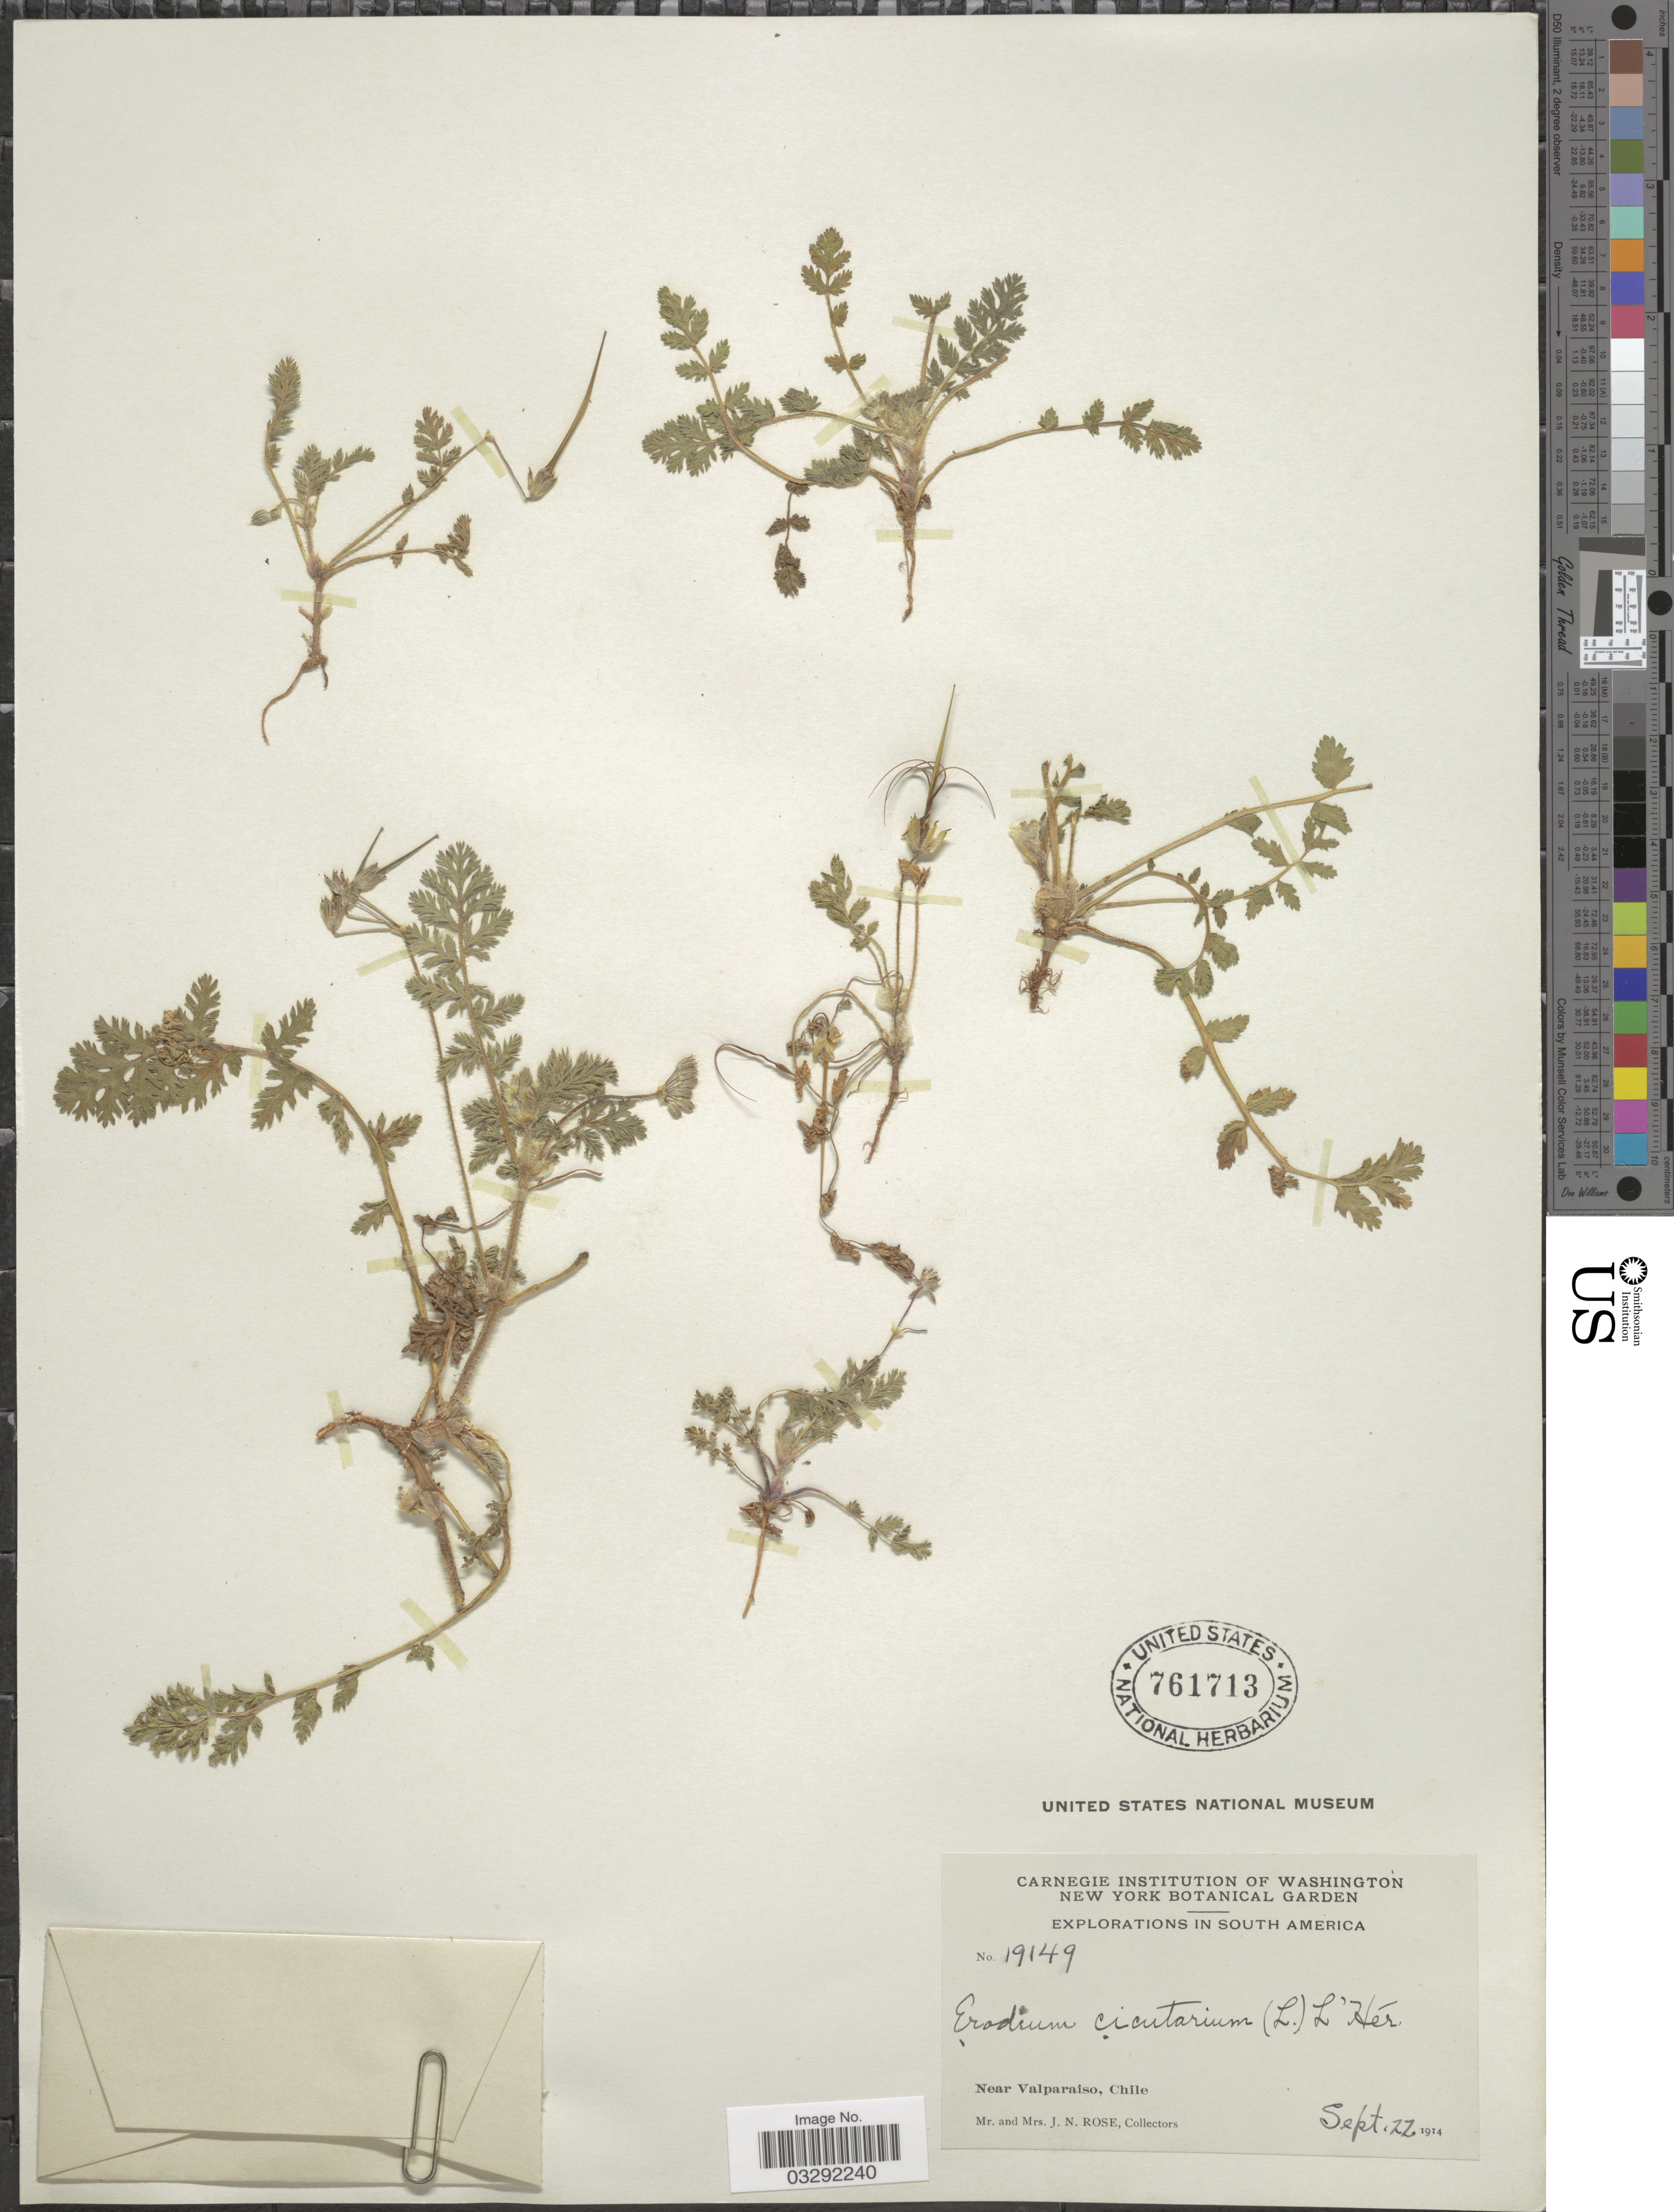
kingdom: Plantae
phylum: Tracheophyta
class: Magnoliopsida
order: Geraniales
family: Geraniaceae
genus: Erodium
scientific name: Erodium cicutarium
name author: (L.) L'Hér.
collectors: J. N. Rose & L. B. Rose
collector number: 19149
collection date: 1914-09-22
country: Chile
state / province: Valparaíso (V)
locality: Near Valparaiso.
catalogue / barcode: US 761713